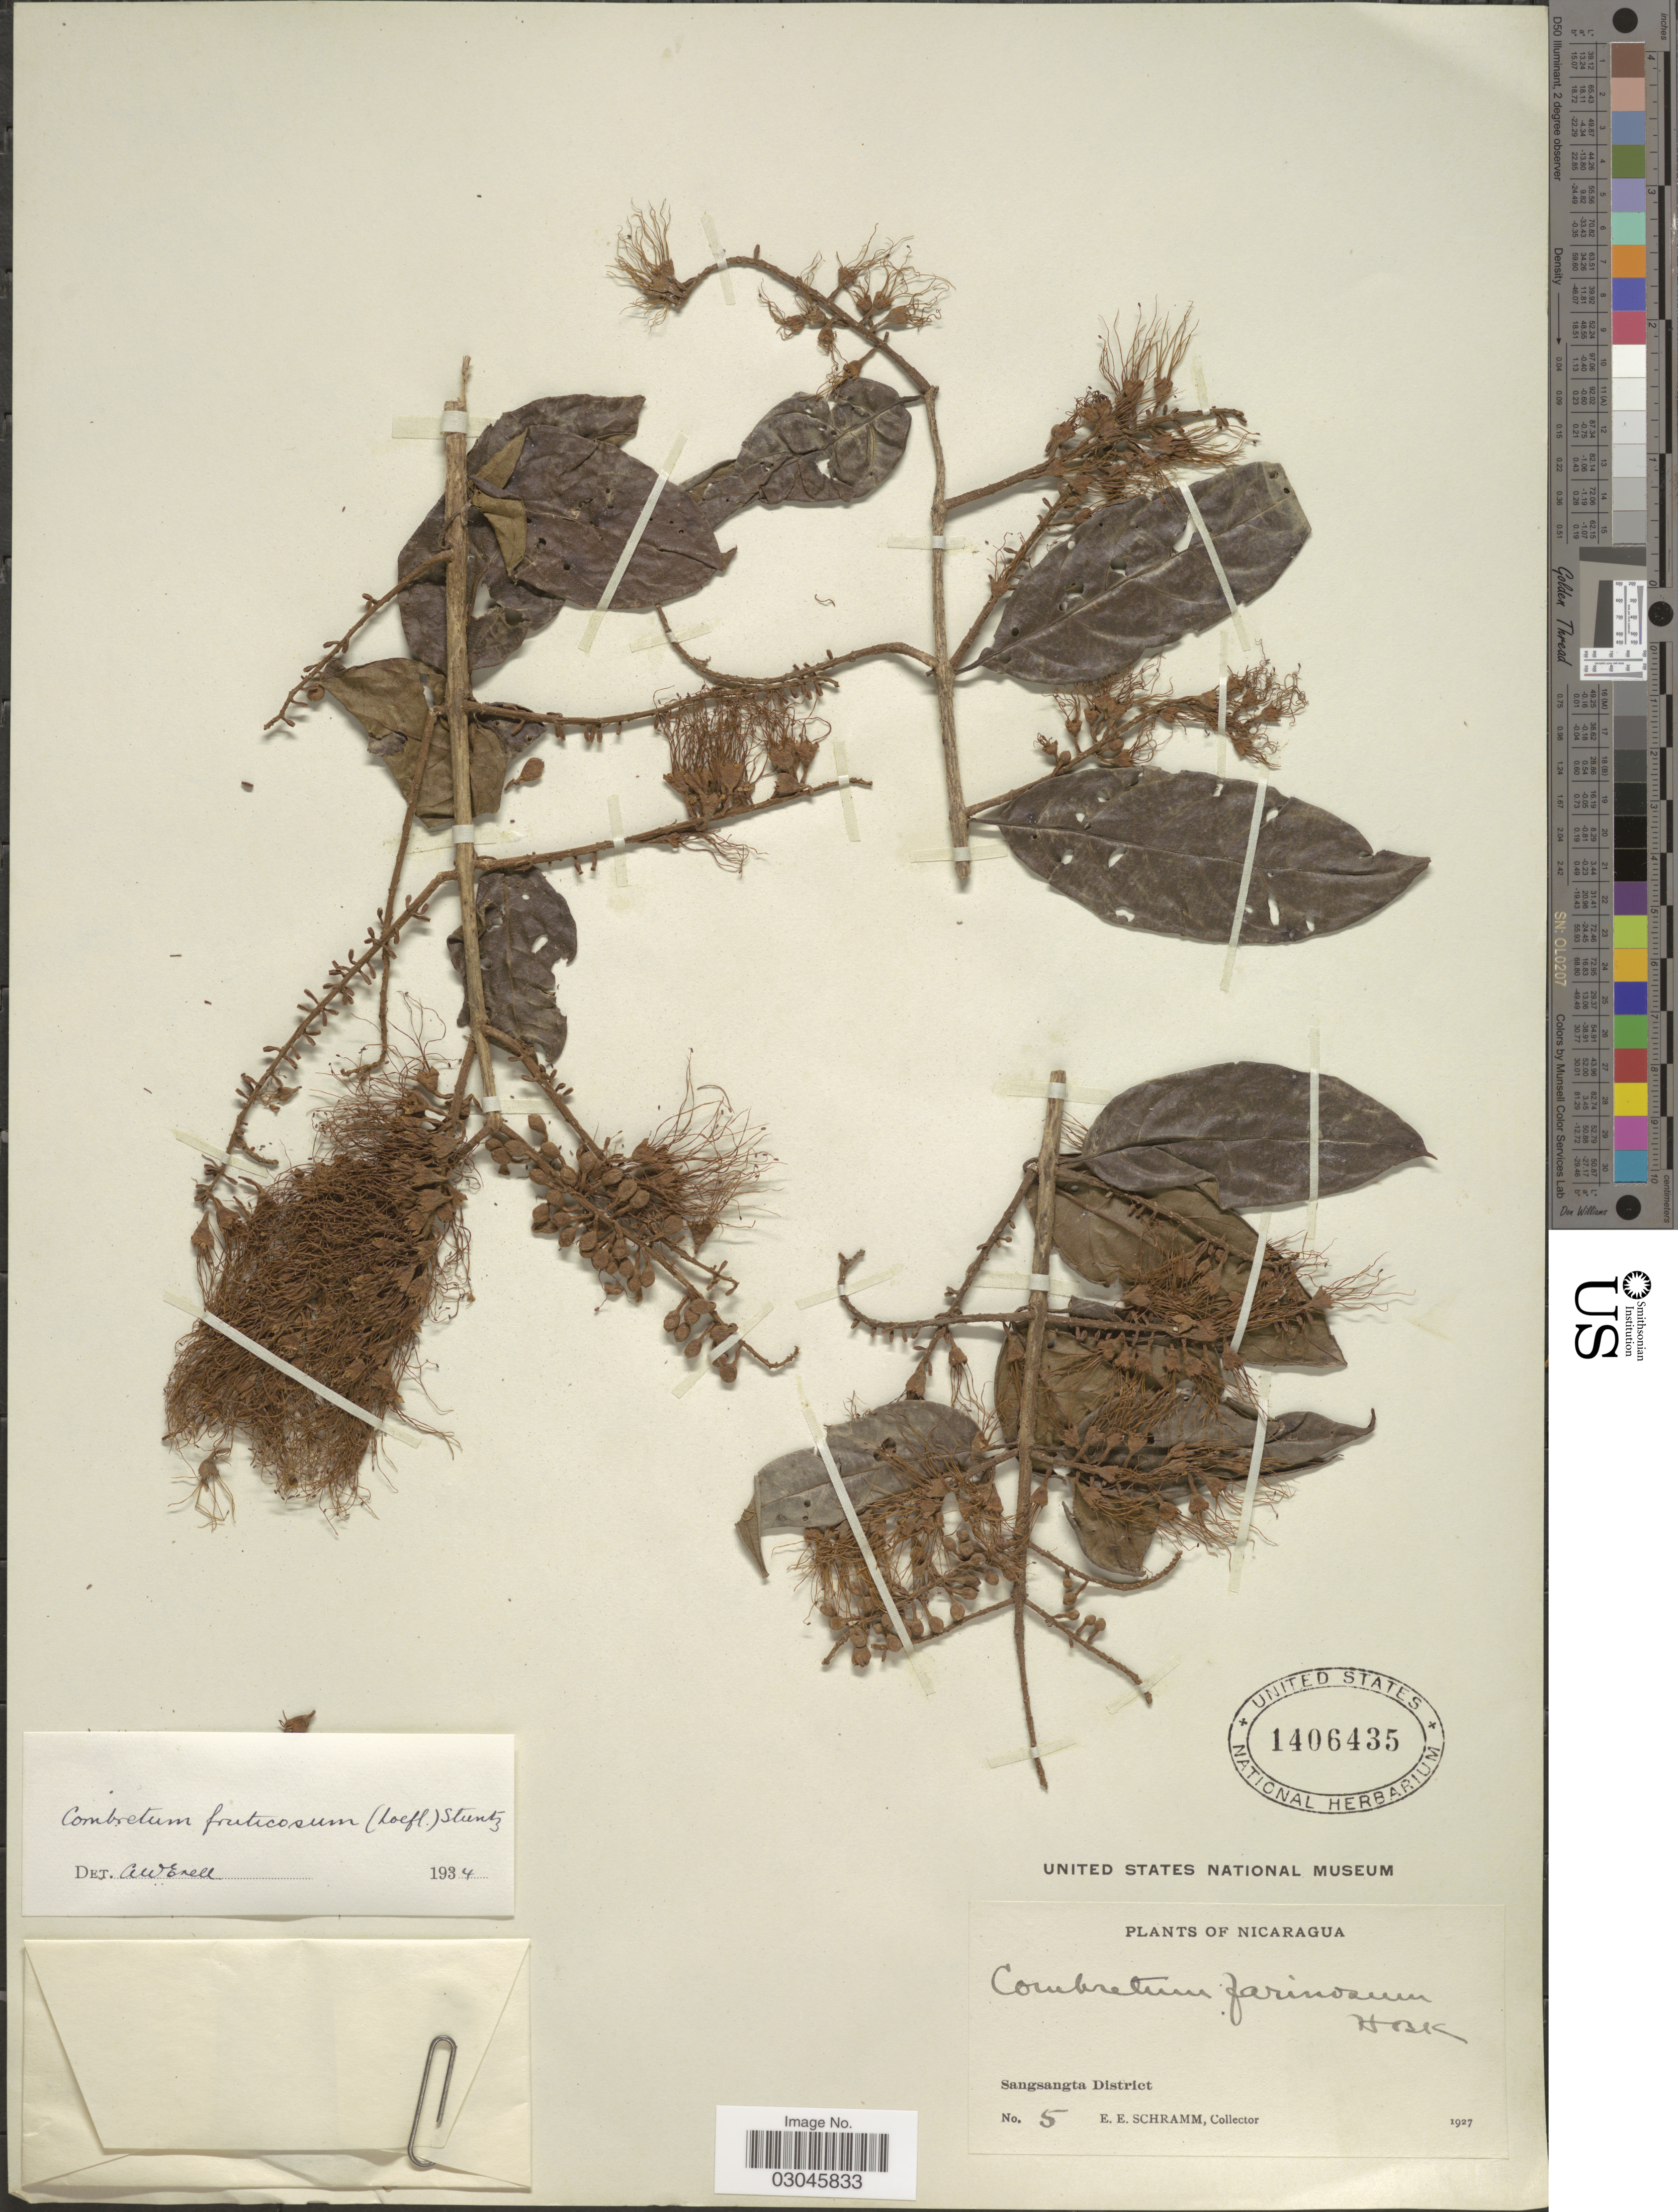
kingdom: Plantae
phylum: Tracheophyta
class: Magnoliopsida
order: Myrtales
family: Combretaceae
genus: Combretum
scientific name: Combretum fruticosum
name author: (Loefl.) Stuntz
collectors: E. Schramm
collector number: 5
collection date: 1927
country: Nicaragua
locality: Sangsangta District.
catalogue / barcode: US 1406435